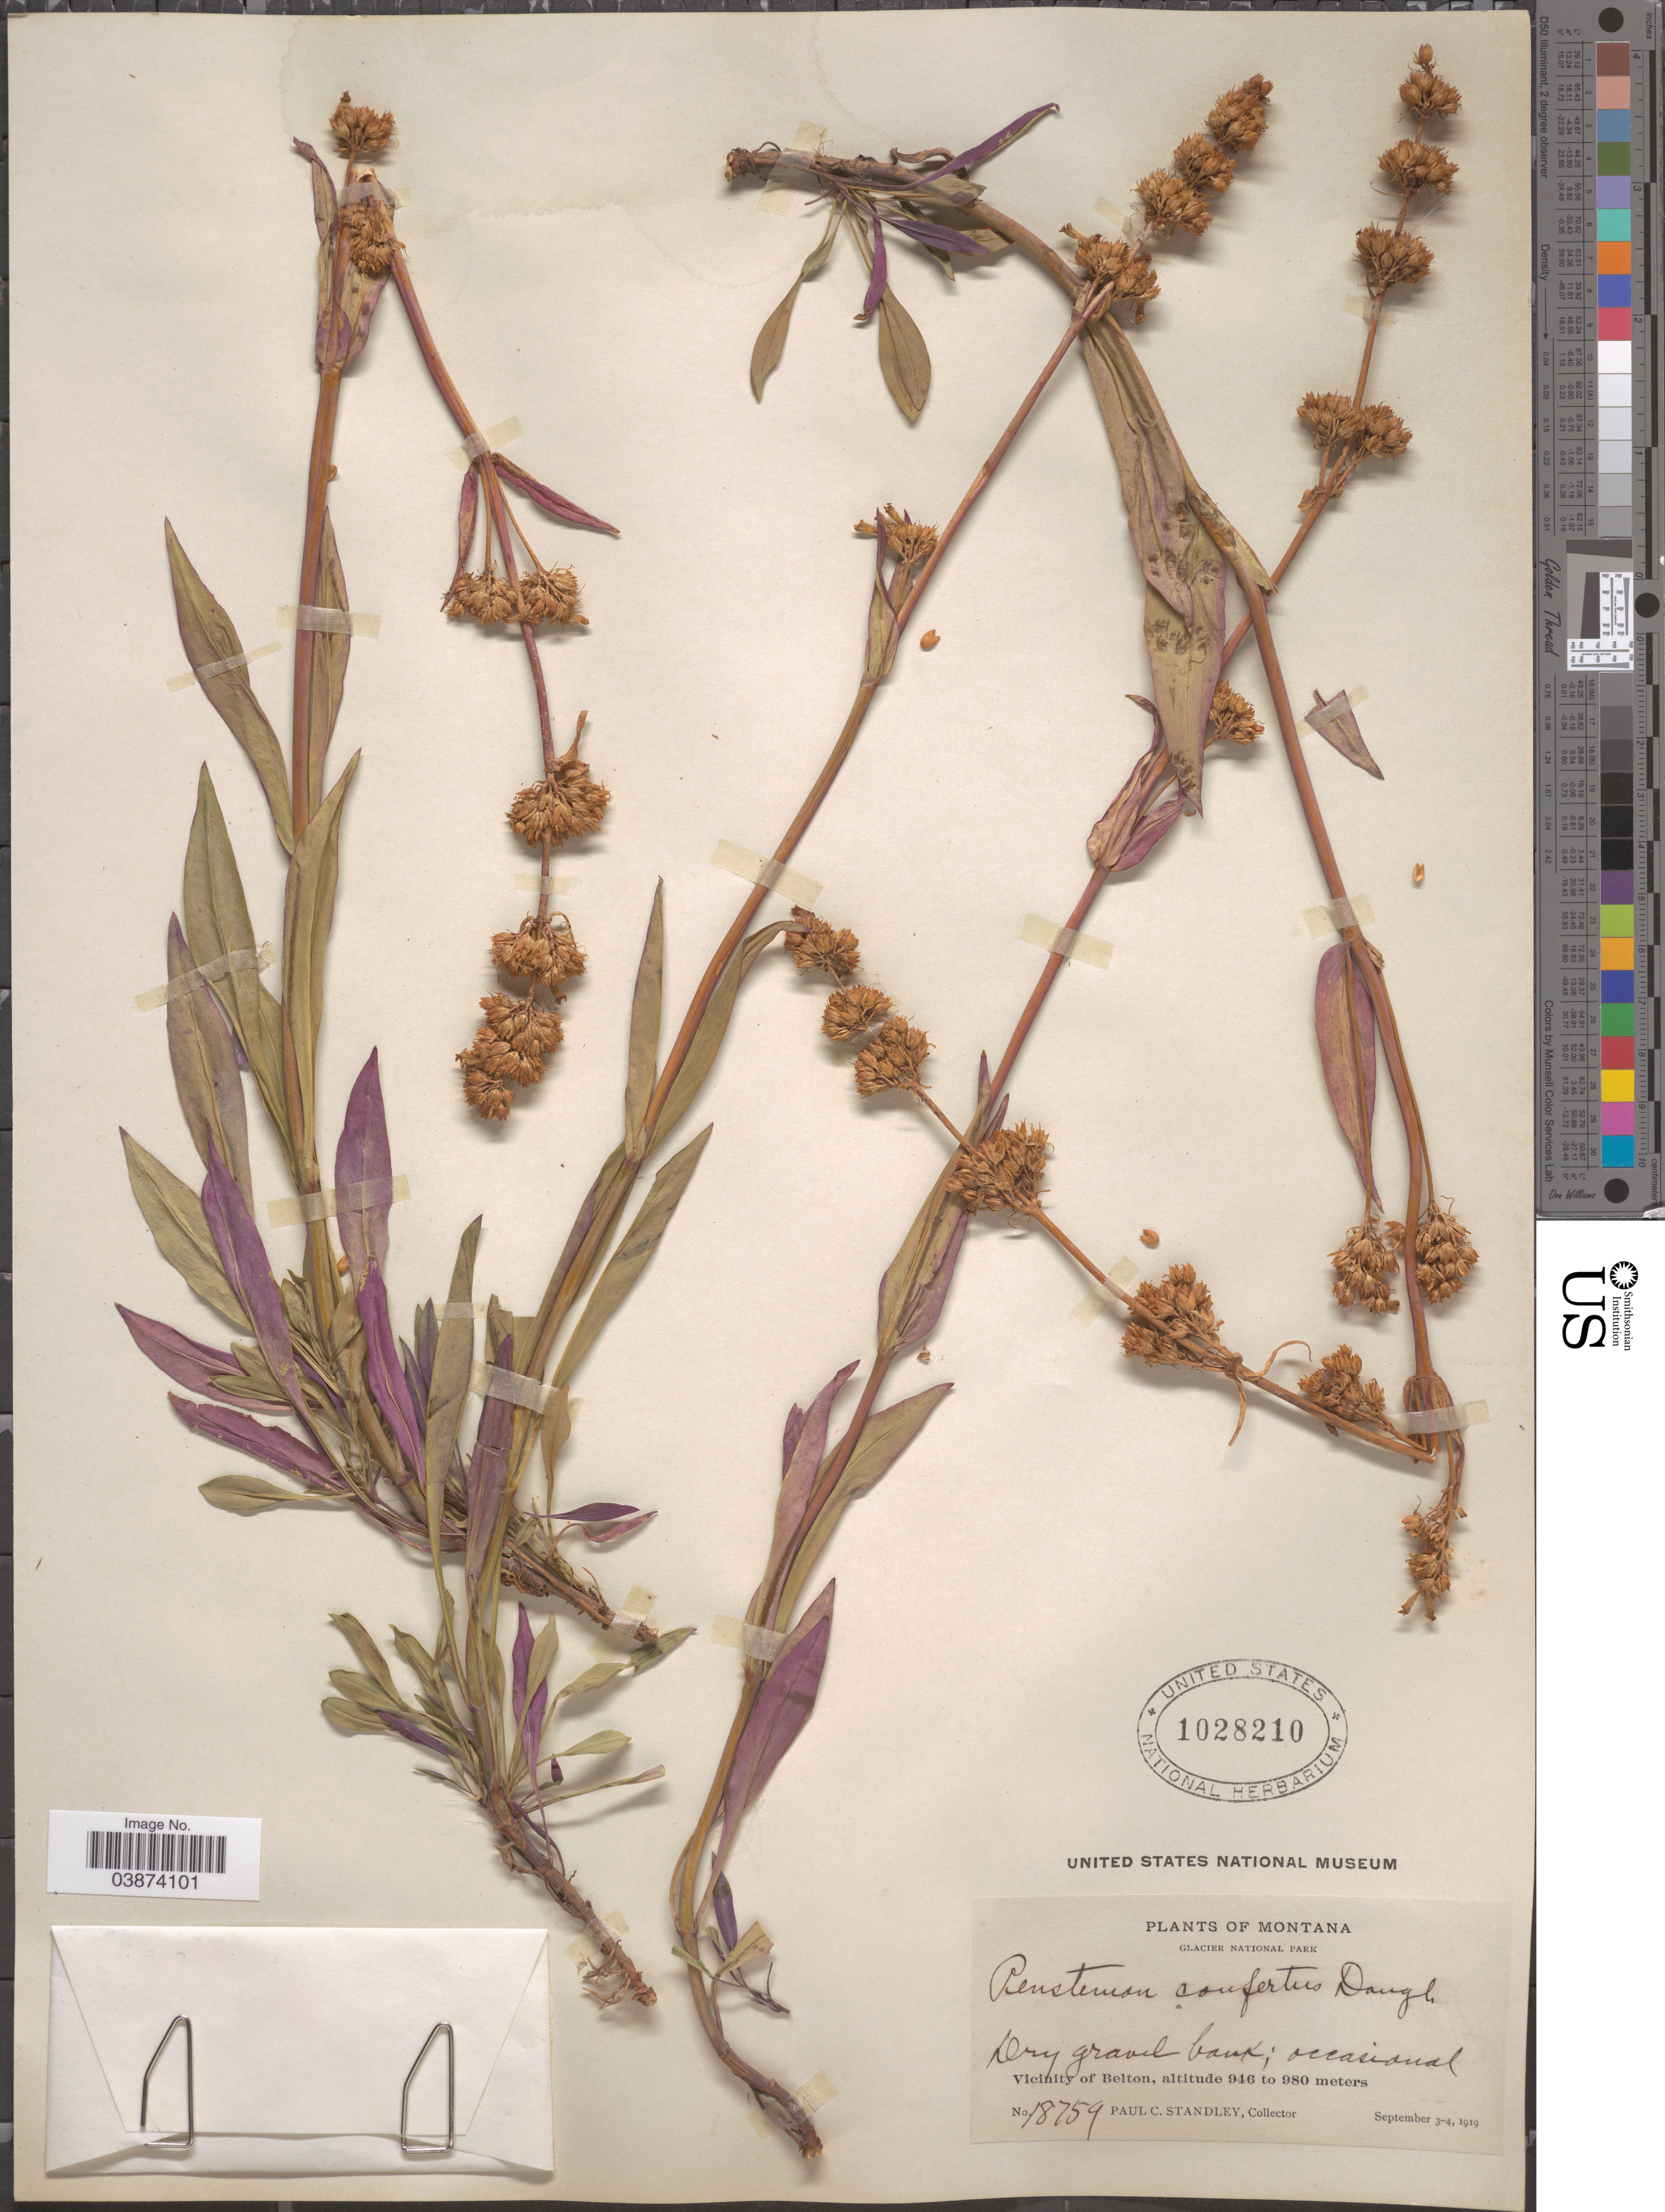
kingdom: Plantae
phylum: Tracheophyta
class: Magnoliopsida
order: Lamiales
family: Plantaginaceae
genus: Penstemon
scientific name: Penstemon confertus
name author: Douglas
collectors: P. C. Standley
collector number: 18759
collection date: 1919-09-03/1919-09-04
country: United States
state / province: Montana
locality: Glacier National Park. Vicinity of Belton.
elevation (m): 946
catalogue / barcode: US 1028210